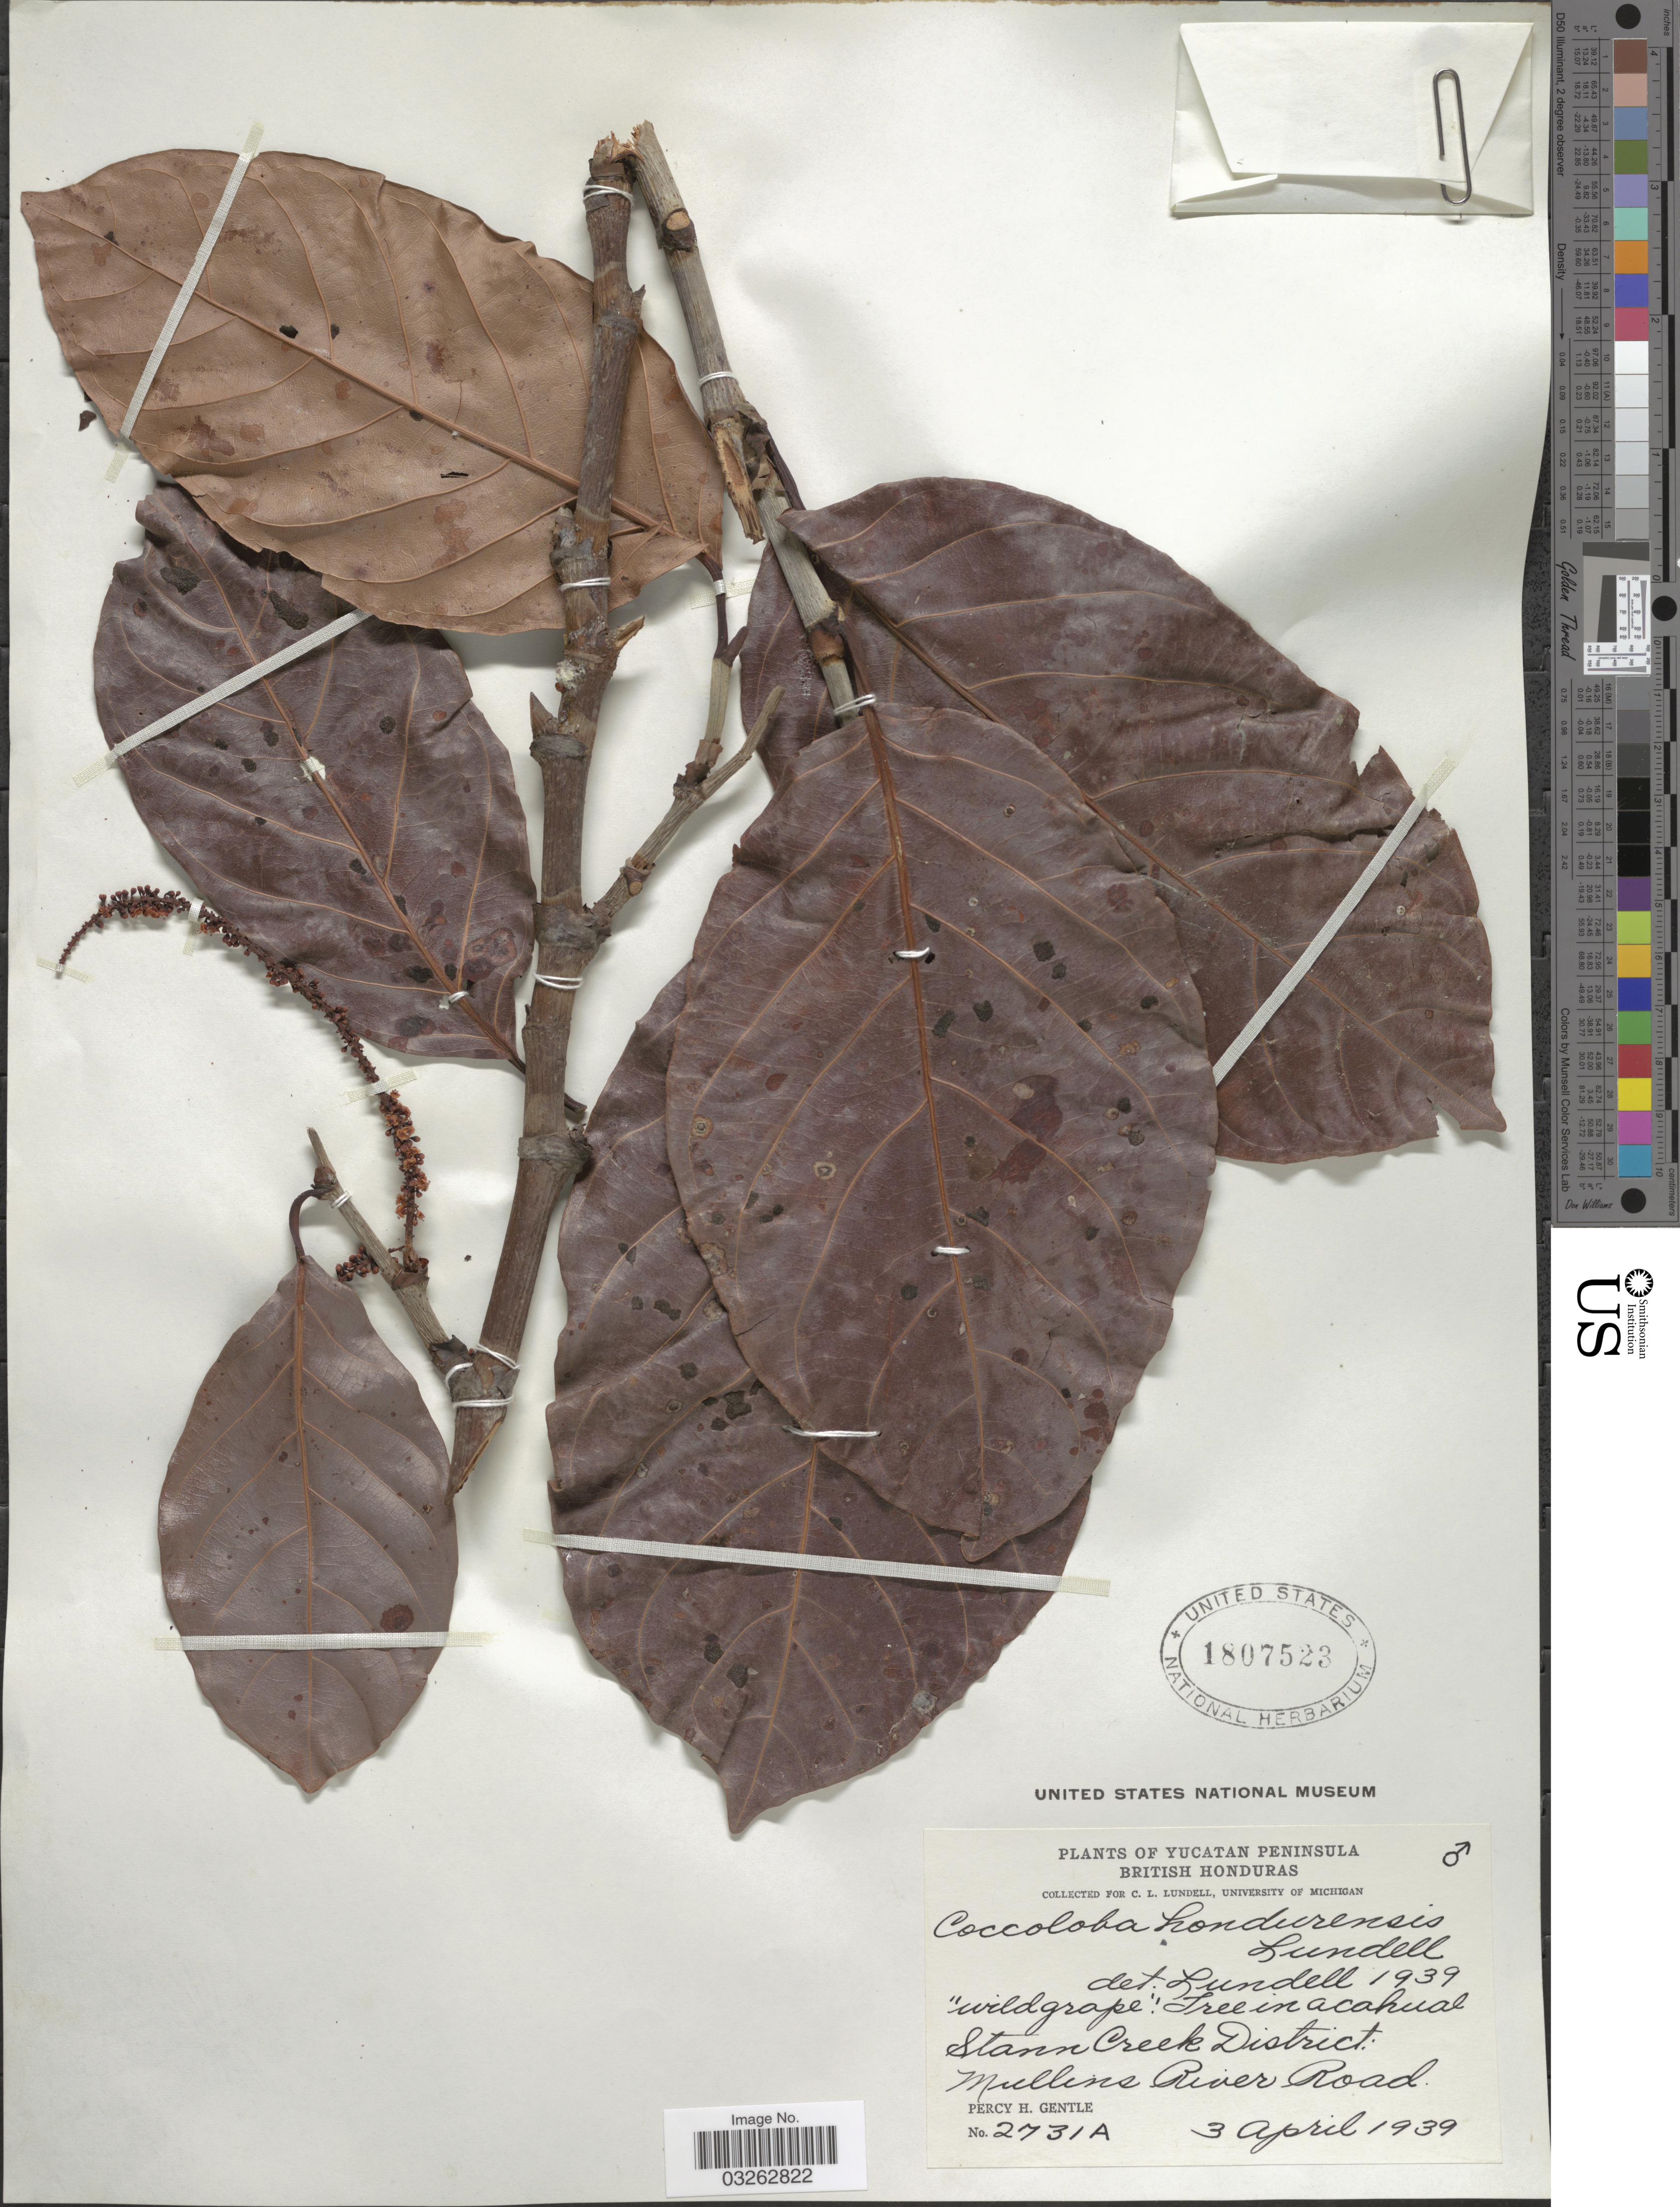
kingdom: Plantae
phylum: Tracheophyta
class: Magnoliopsida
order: Caryophyllales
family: Polygonaceae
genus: Coccoloba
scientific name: Coccoloba hondurensis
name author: Lundell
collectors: P. H. Gentle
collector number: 2731A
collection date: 1939-04-03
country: Belize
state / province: Stann Creek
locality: Yucatan Peninsula. British Honduras. Stann Creek District: Mullins River Road.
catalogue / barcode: US 1807523